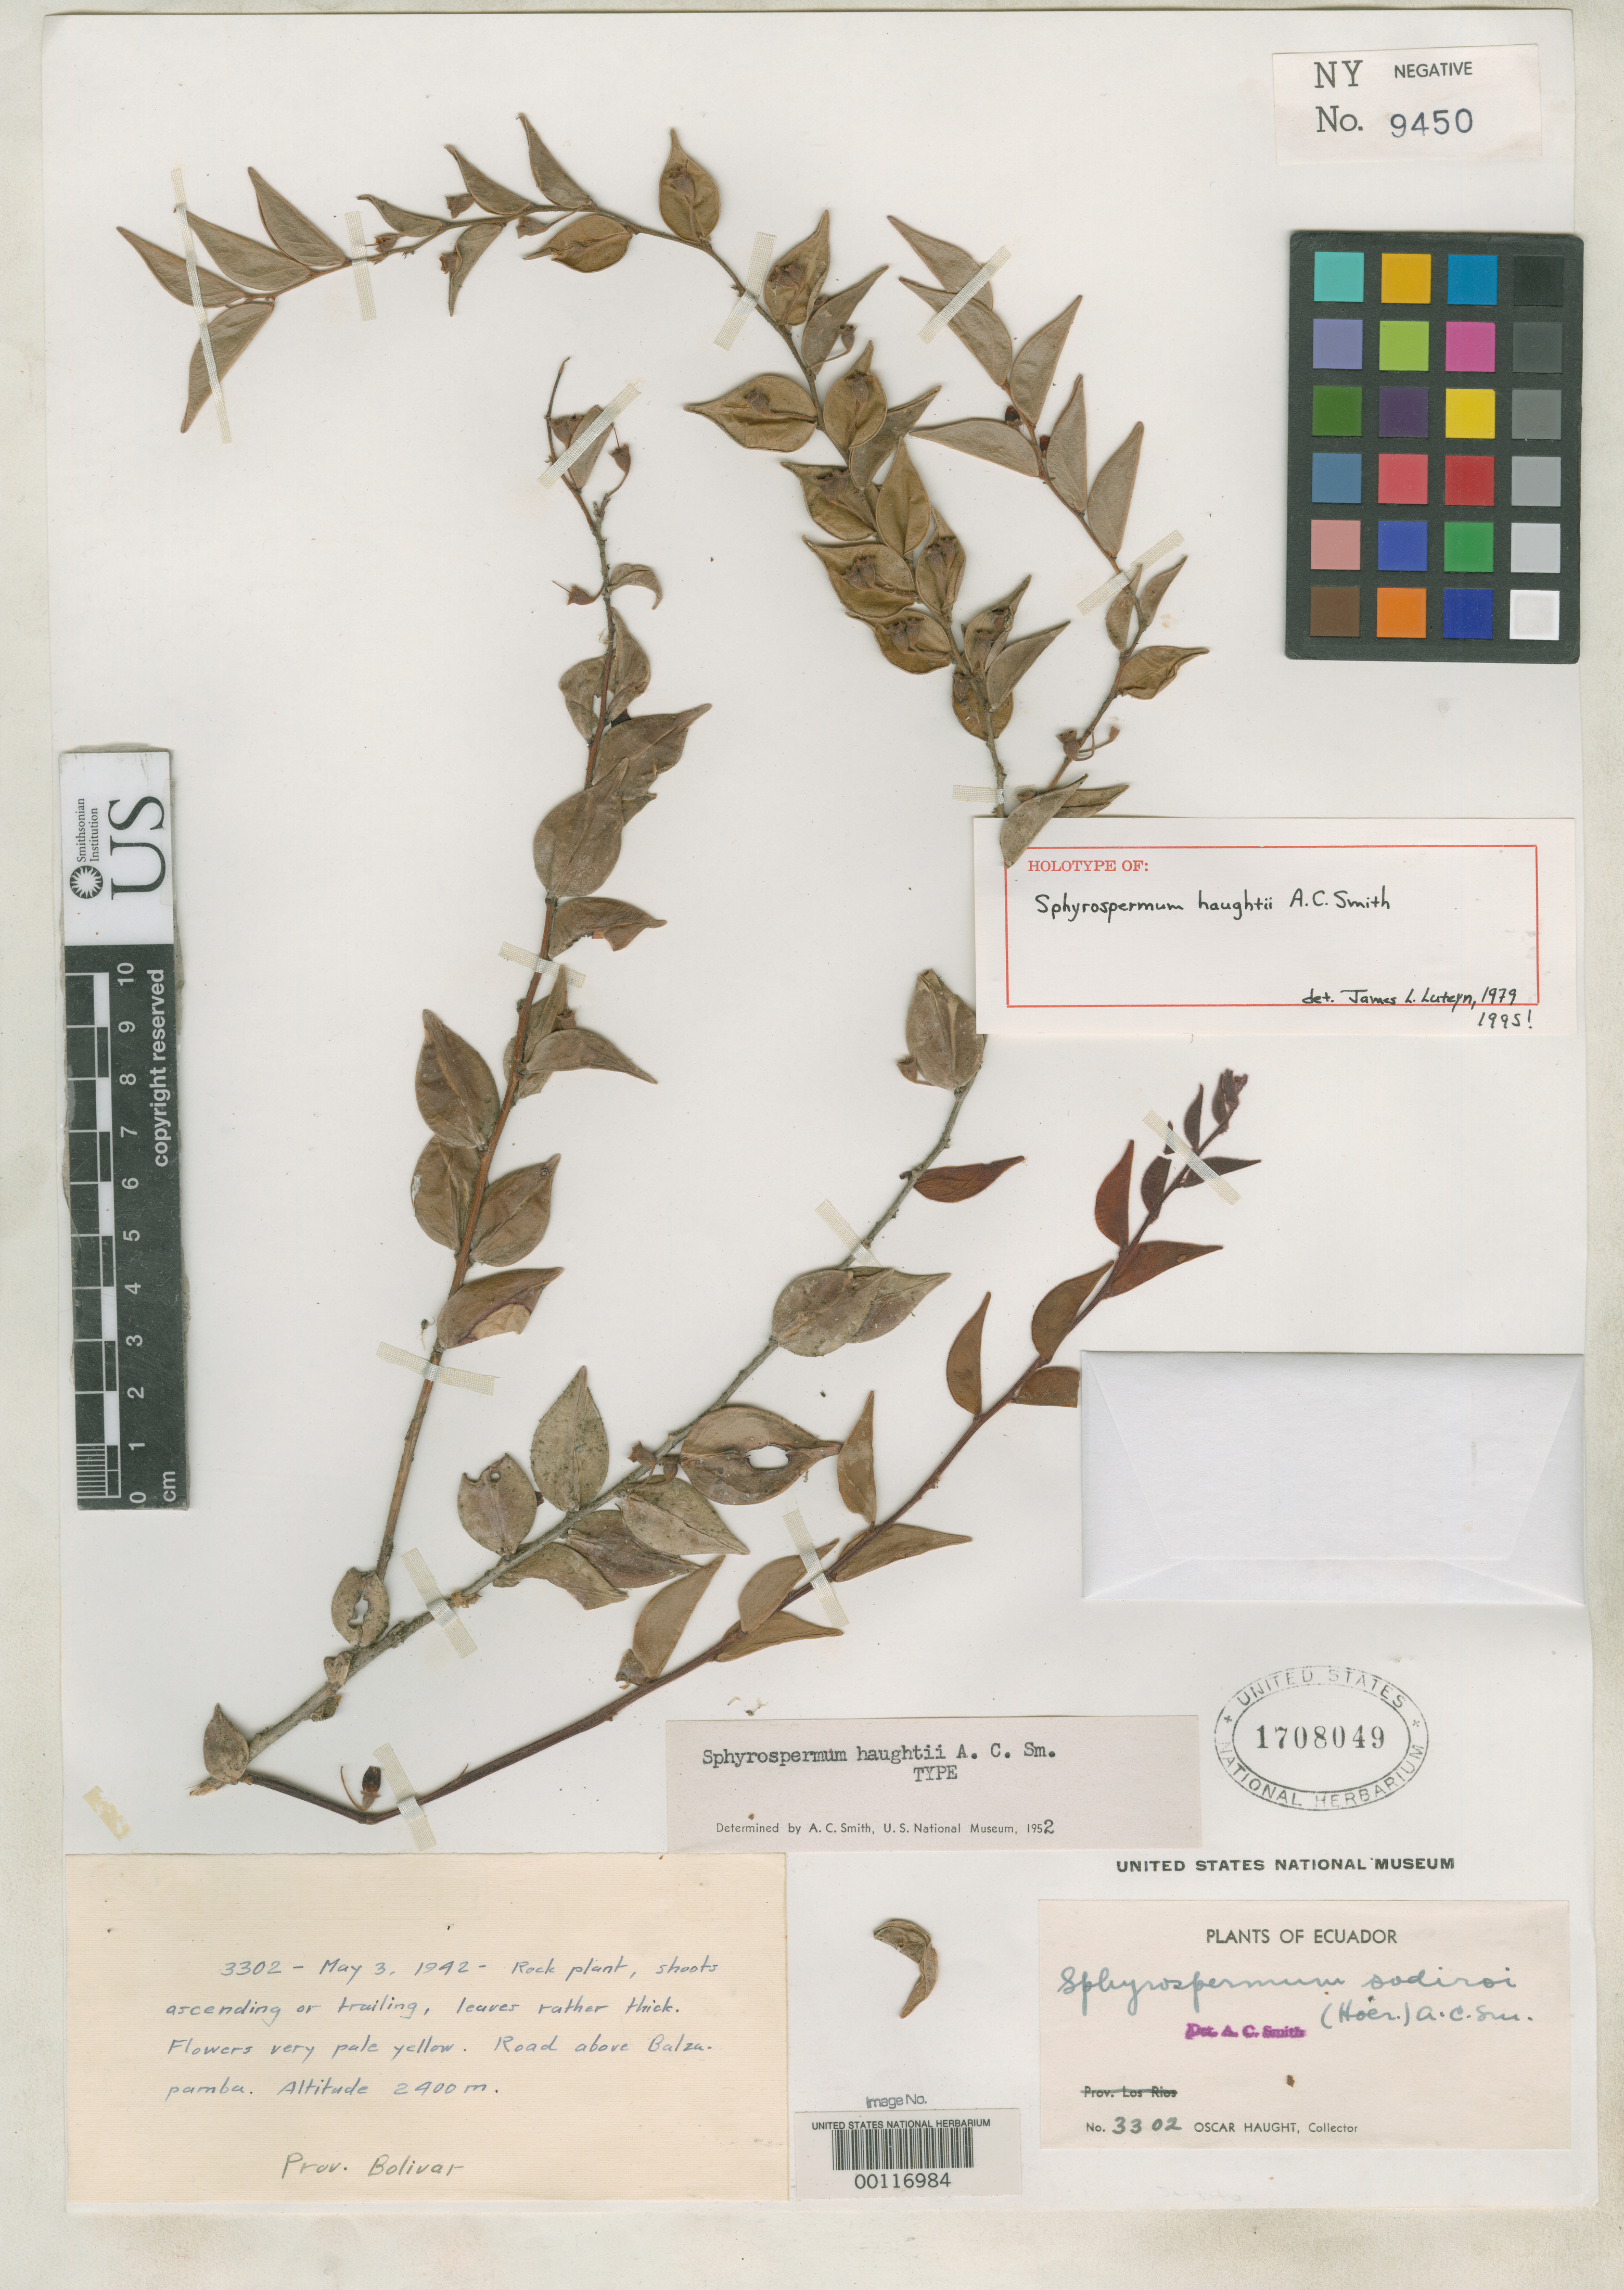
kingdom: Plantae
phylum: Tracheophyta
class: Magnoliopsida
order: Ericales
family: Ericaceae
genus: Sphyrospermum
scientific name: Sphyrospermum haughtii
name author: A.C. Sm.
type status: Holotype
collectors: O. L. Haught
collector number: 3302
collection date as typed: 03 May 1942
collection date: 1942-05-03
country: Ecuador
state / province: Bolívar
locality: Road above Balzapamba.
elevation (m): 2400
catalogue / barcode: US 1708049